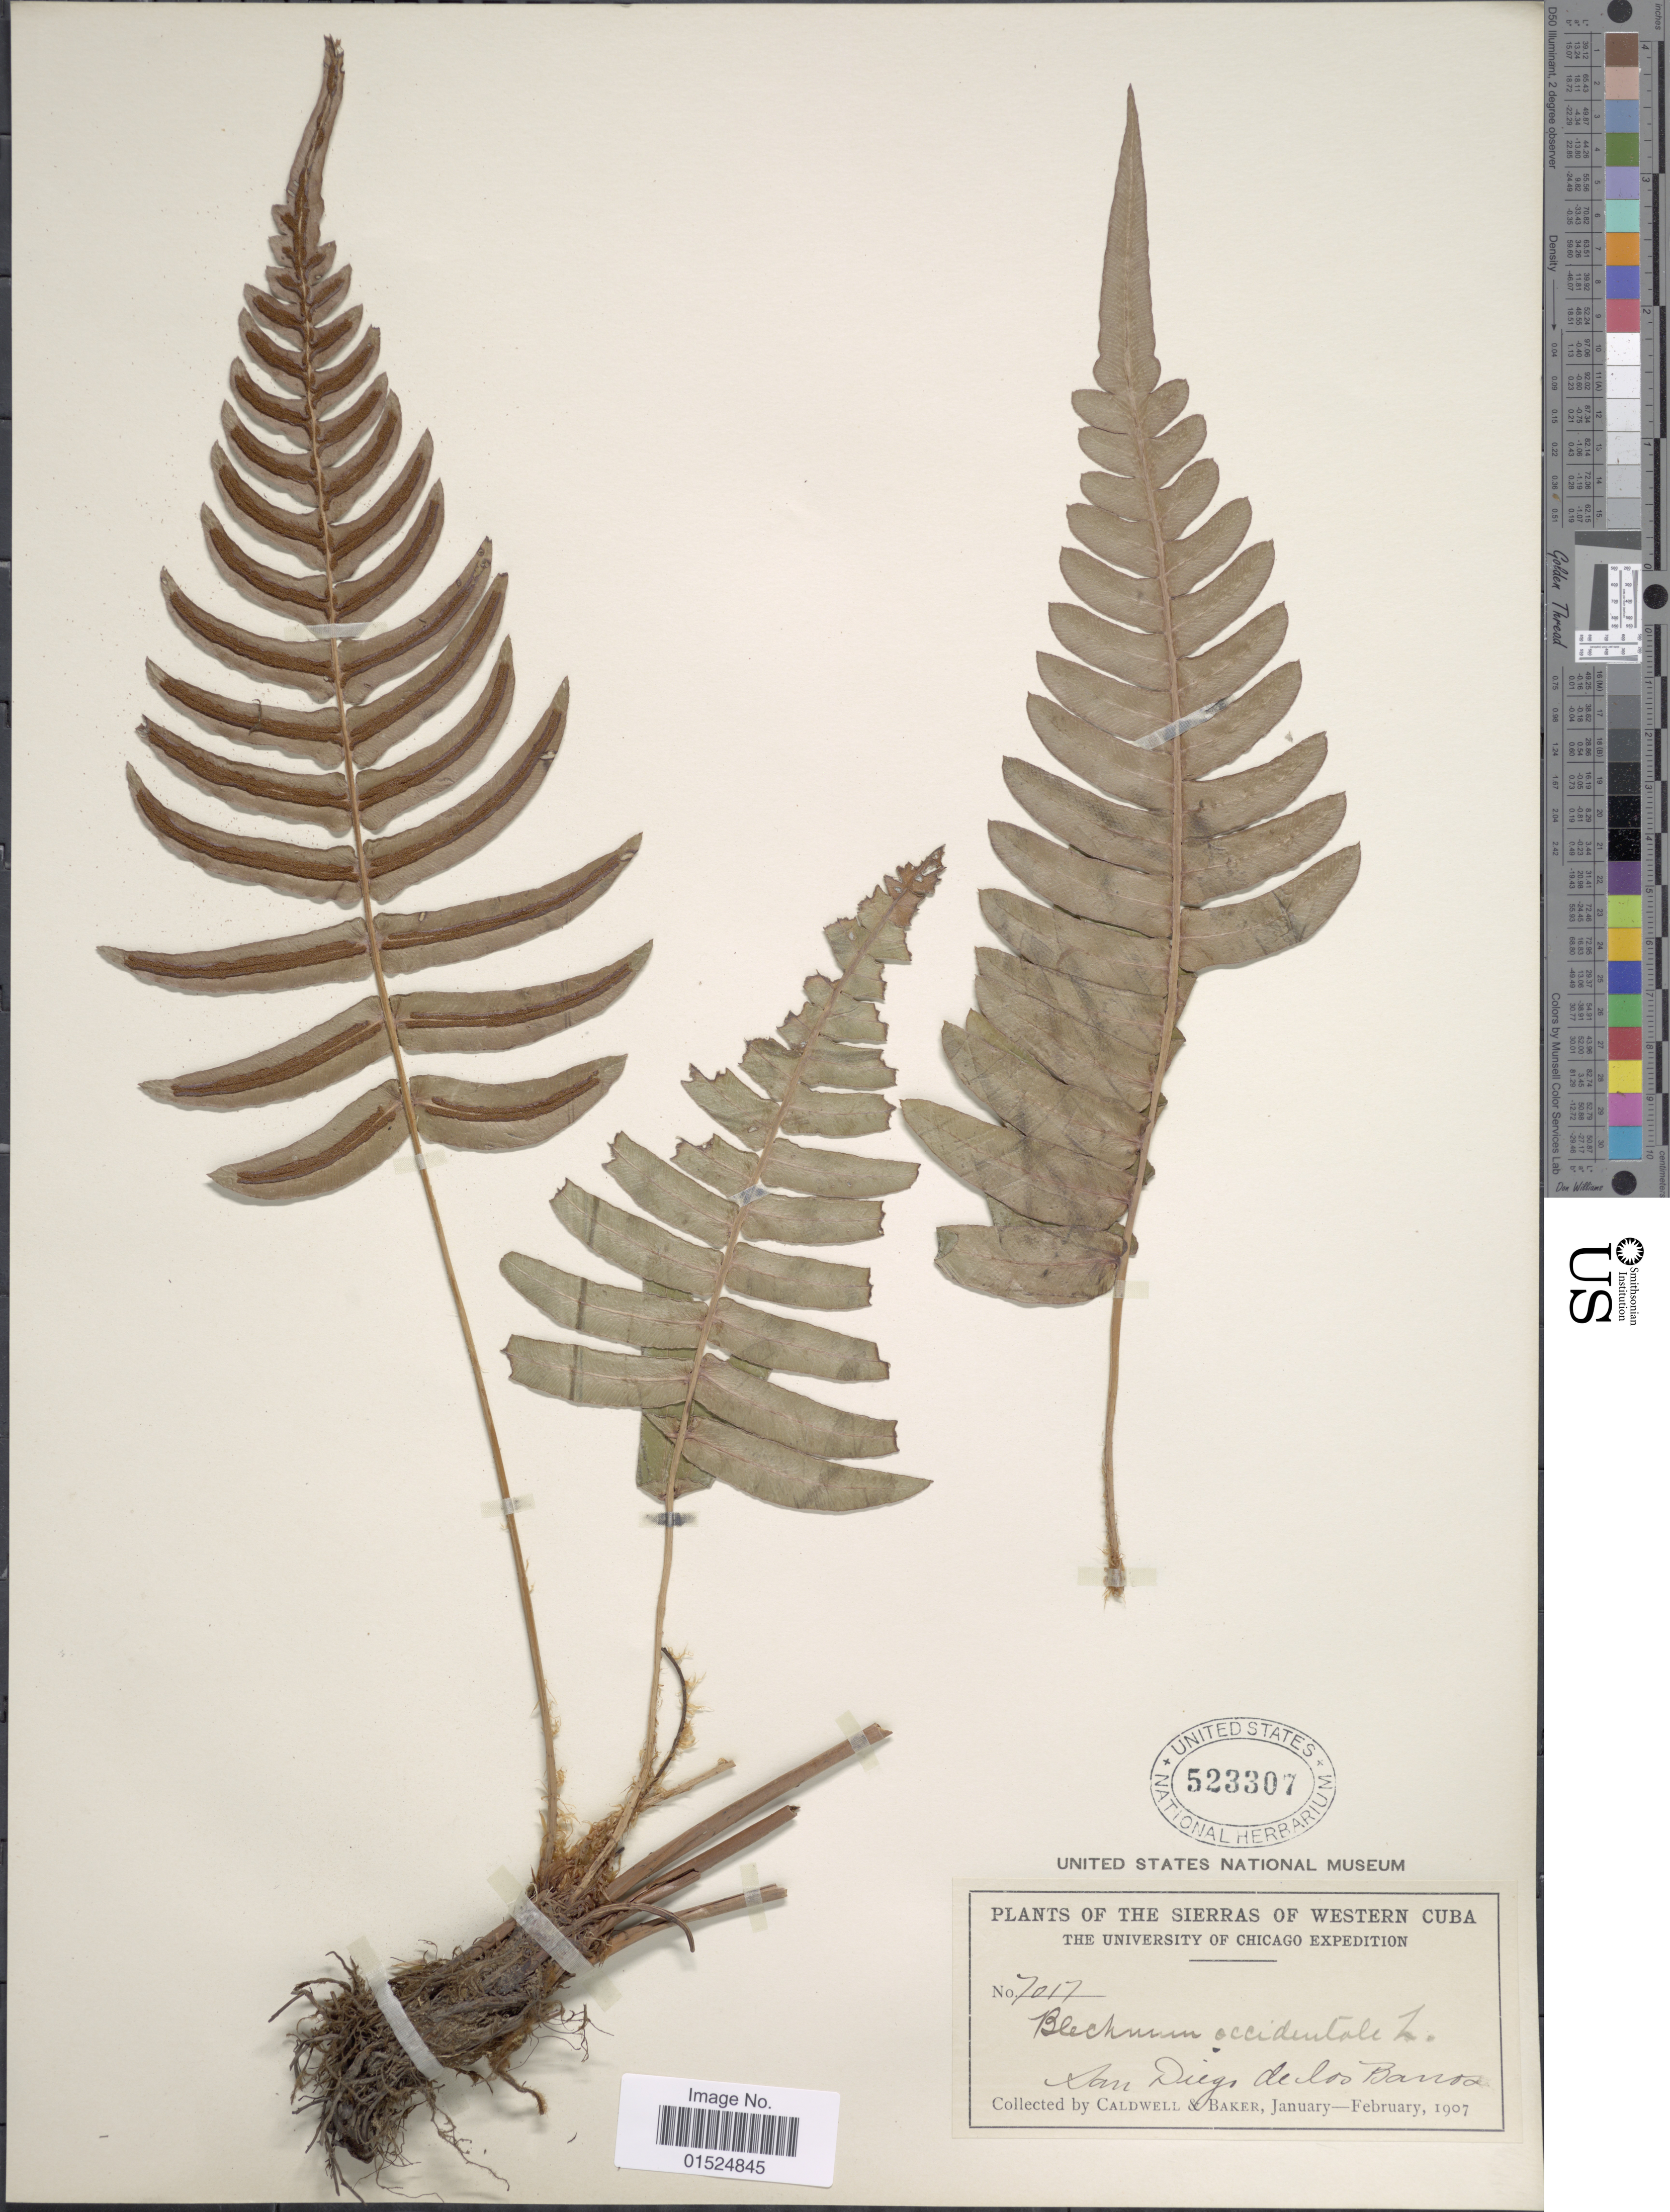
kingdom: Plantae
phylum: Tracheophyta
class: Polypodiopsida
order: Polypodiales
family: Blechnaceae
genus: Blechnum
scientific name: Blechnum occidentale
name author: L.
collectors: -. Caldwell & -- Baker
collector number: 7017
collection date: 1907-01/1907-02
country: Cuba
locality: The Sierras of Western Cuba, San Diego de los Banos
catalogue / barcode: US 523307